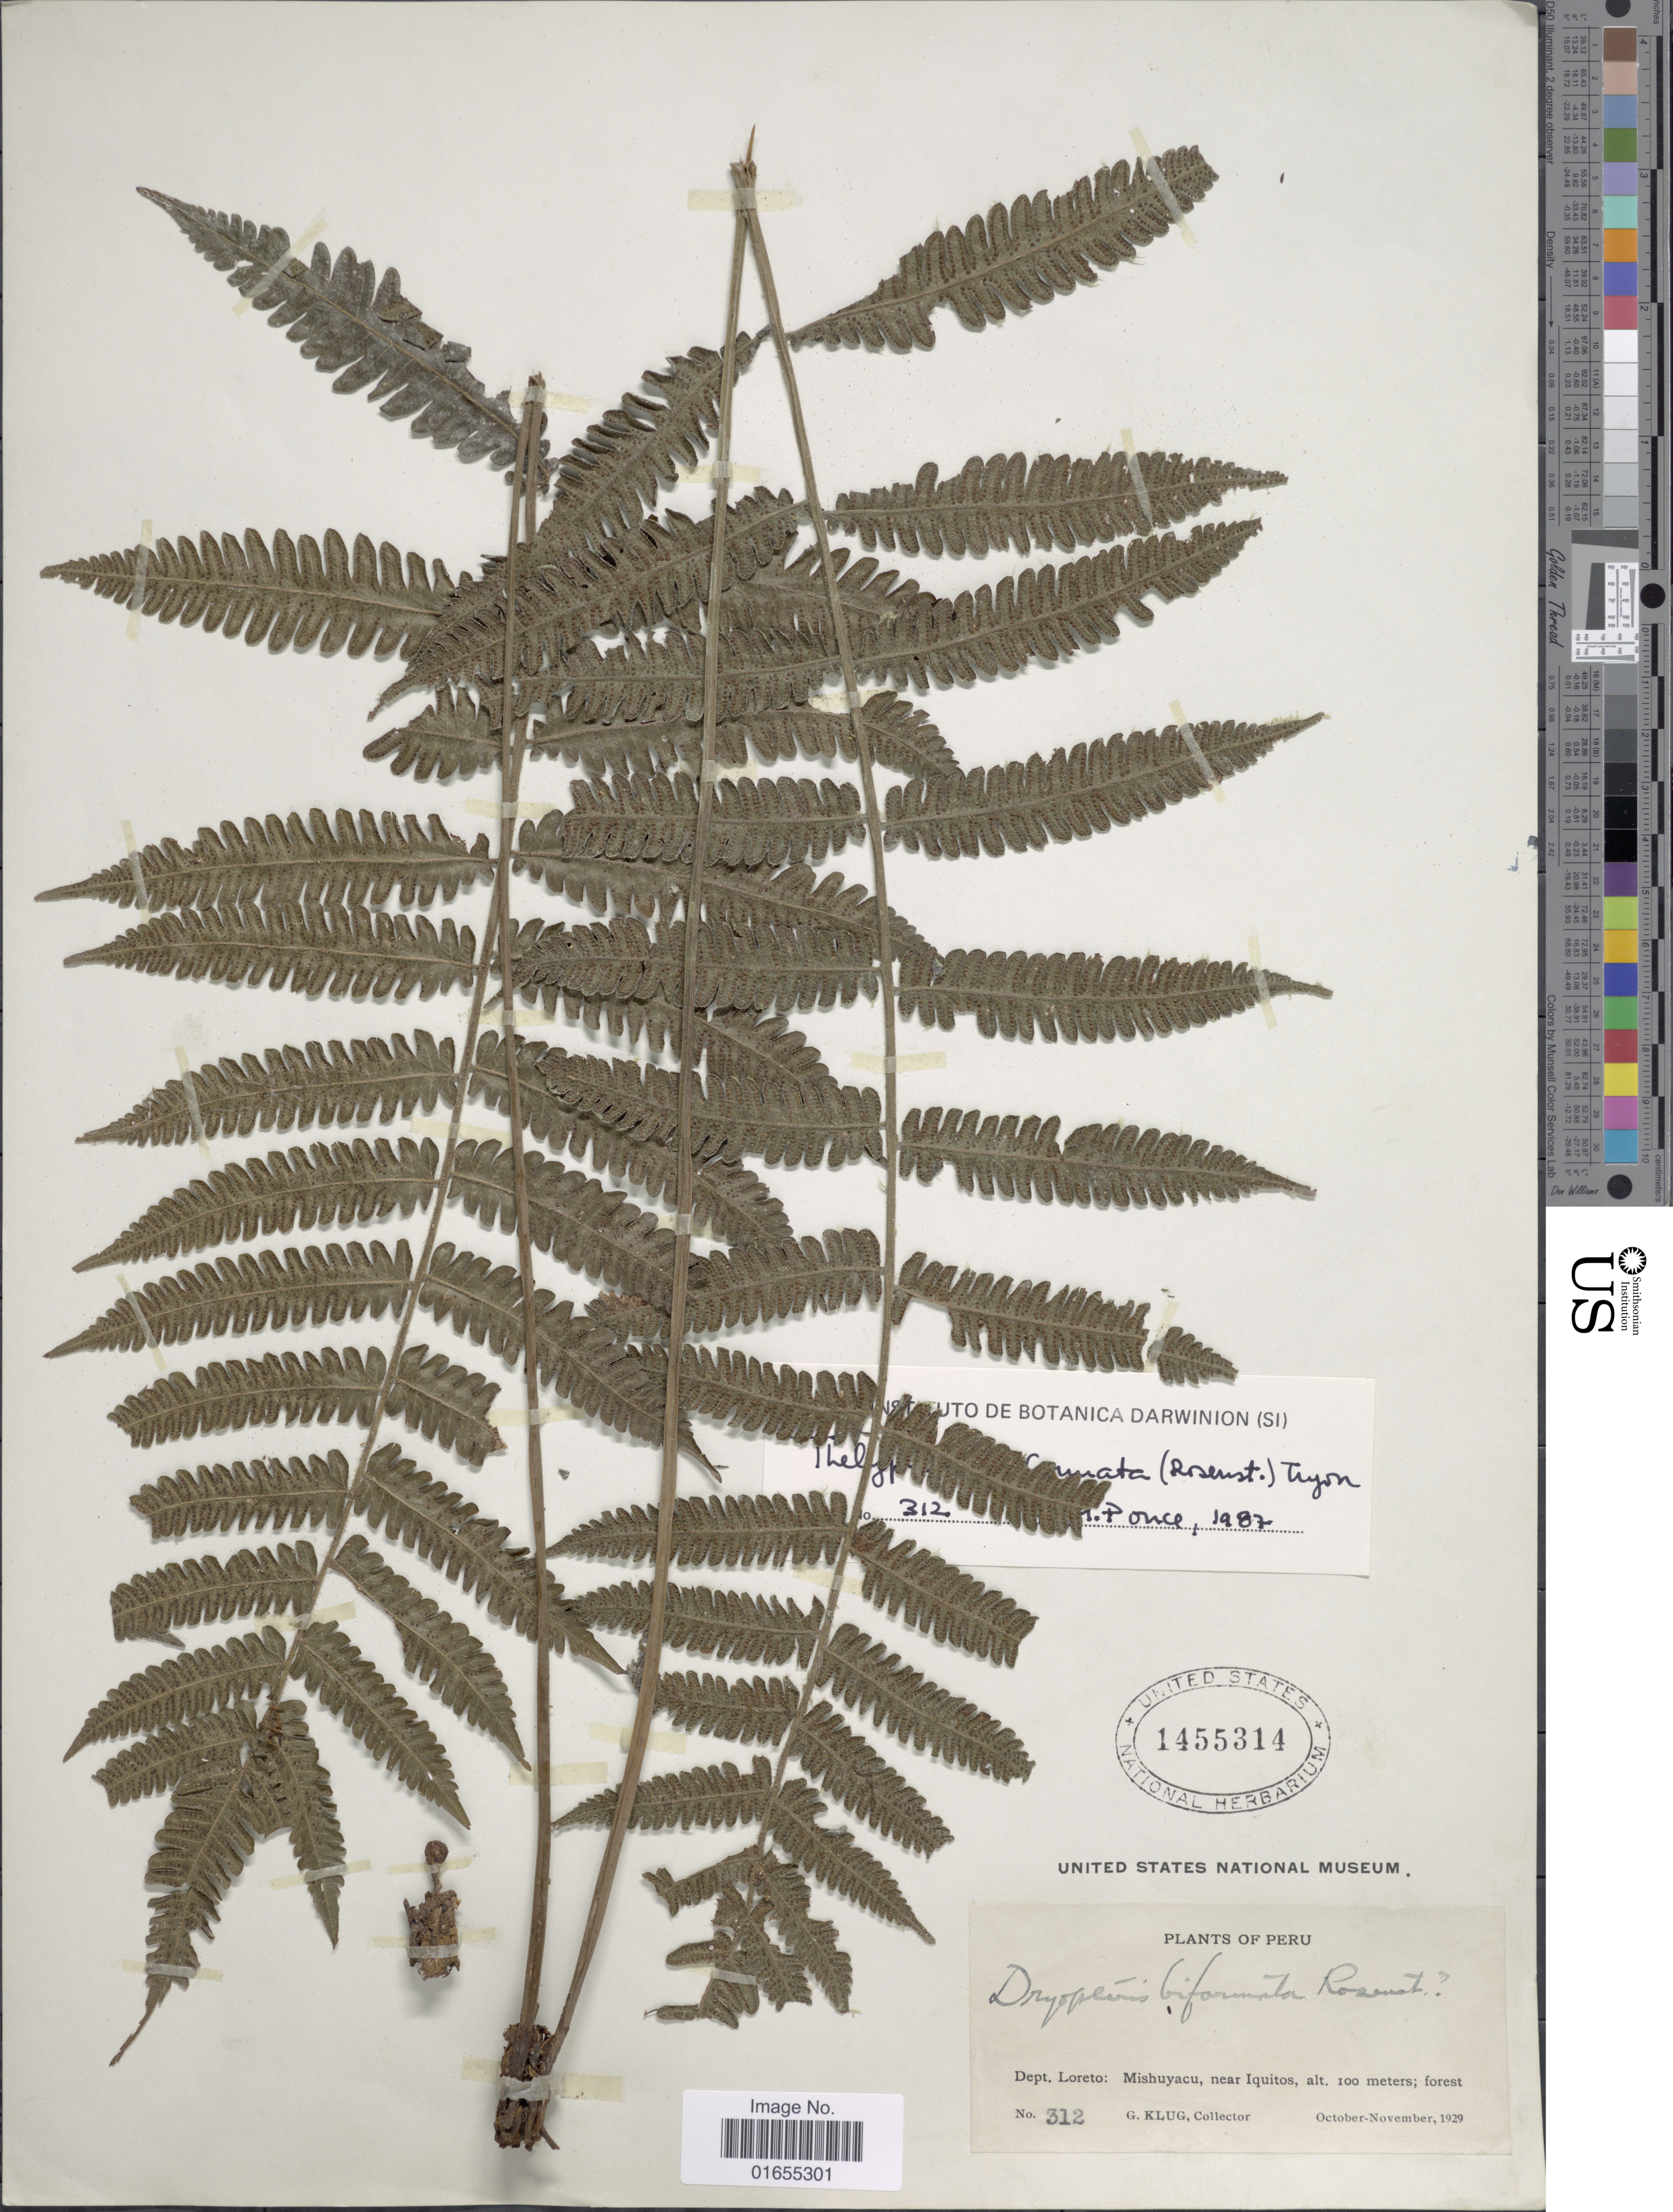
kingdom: Plantae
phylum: Tracheophyta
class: Polypodiopsida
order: Polypodiales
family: Thelypteridaceae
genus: Goniopteris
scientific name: Goniopteris biformata (Rosenst.) comb. nov., ined 2015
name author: (Rosenst.)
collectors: G. Klug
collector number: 312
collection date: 1929-10/1929-11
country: Peru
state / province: Loreto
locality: Mishuyacu, near Iquitos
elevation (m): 100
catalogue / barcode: US 1455314